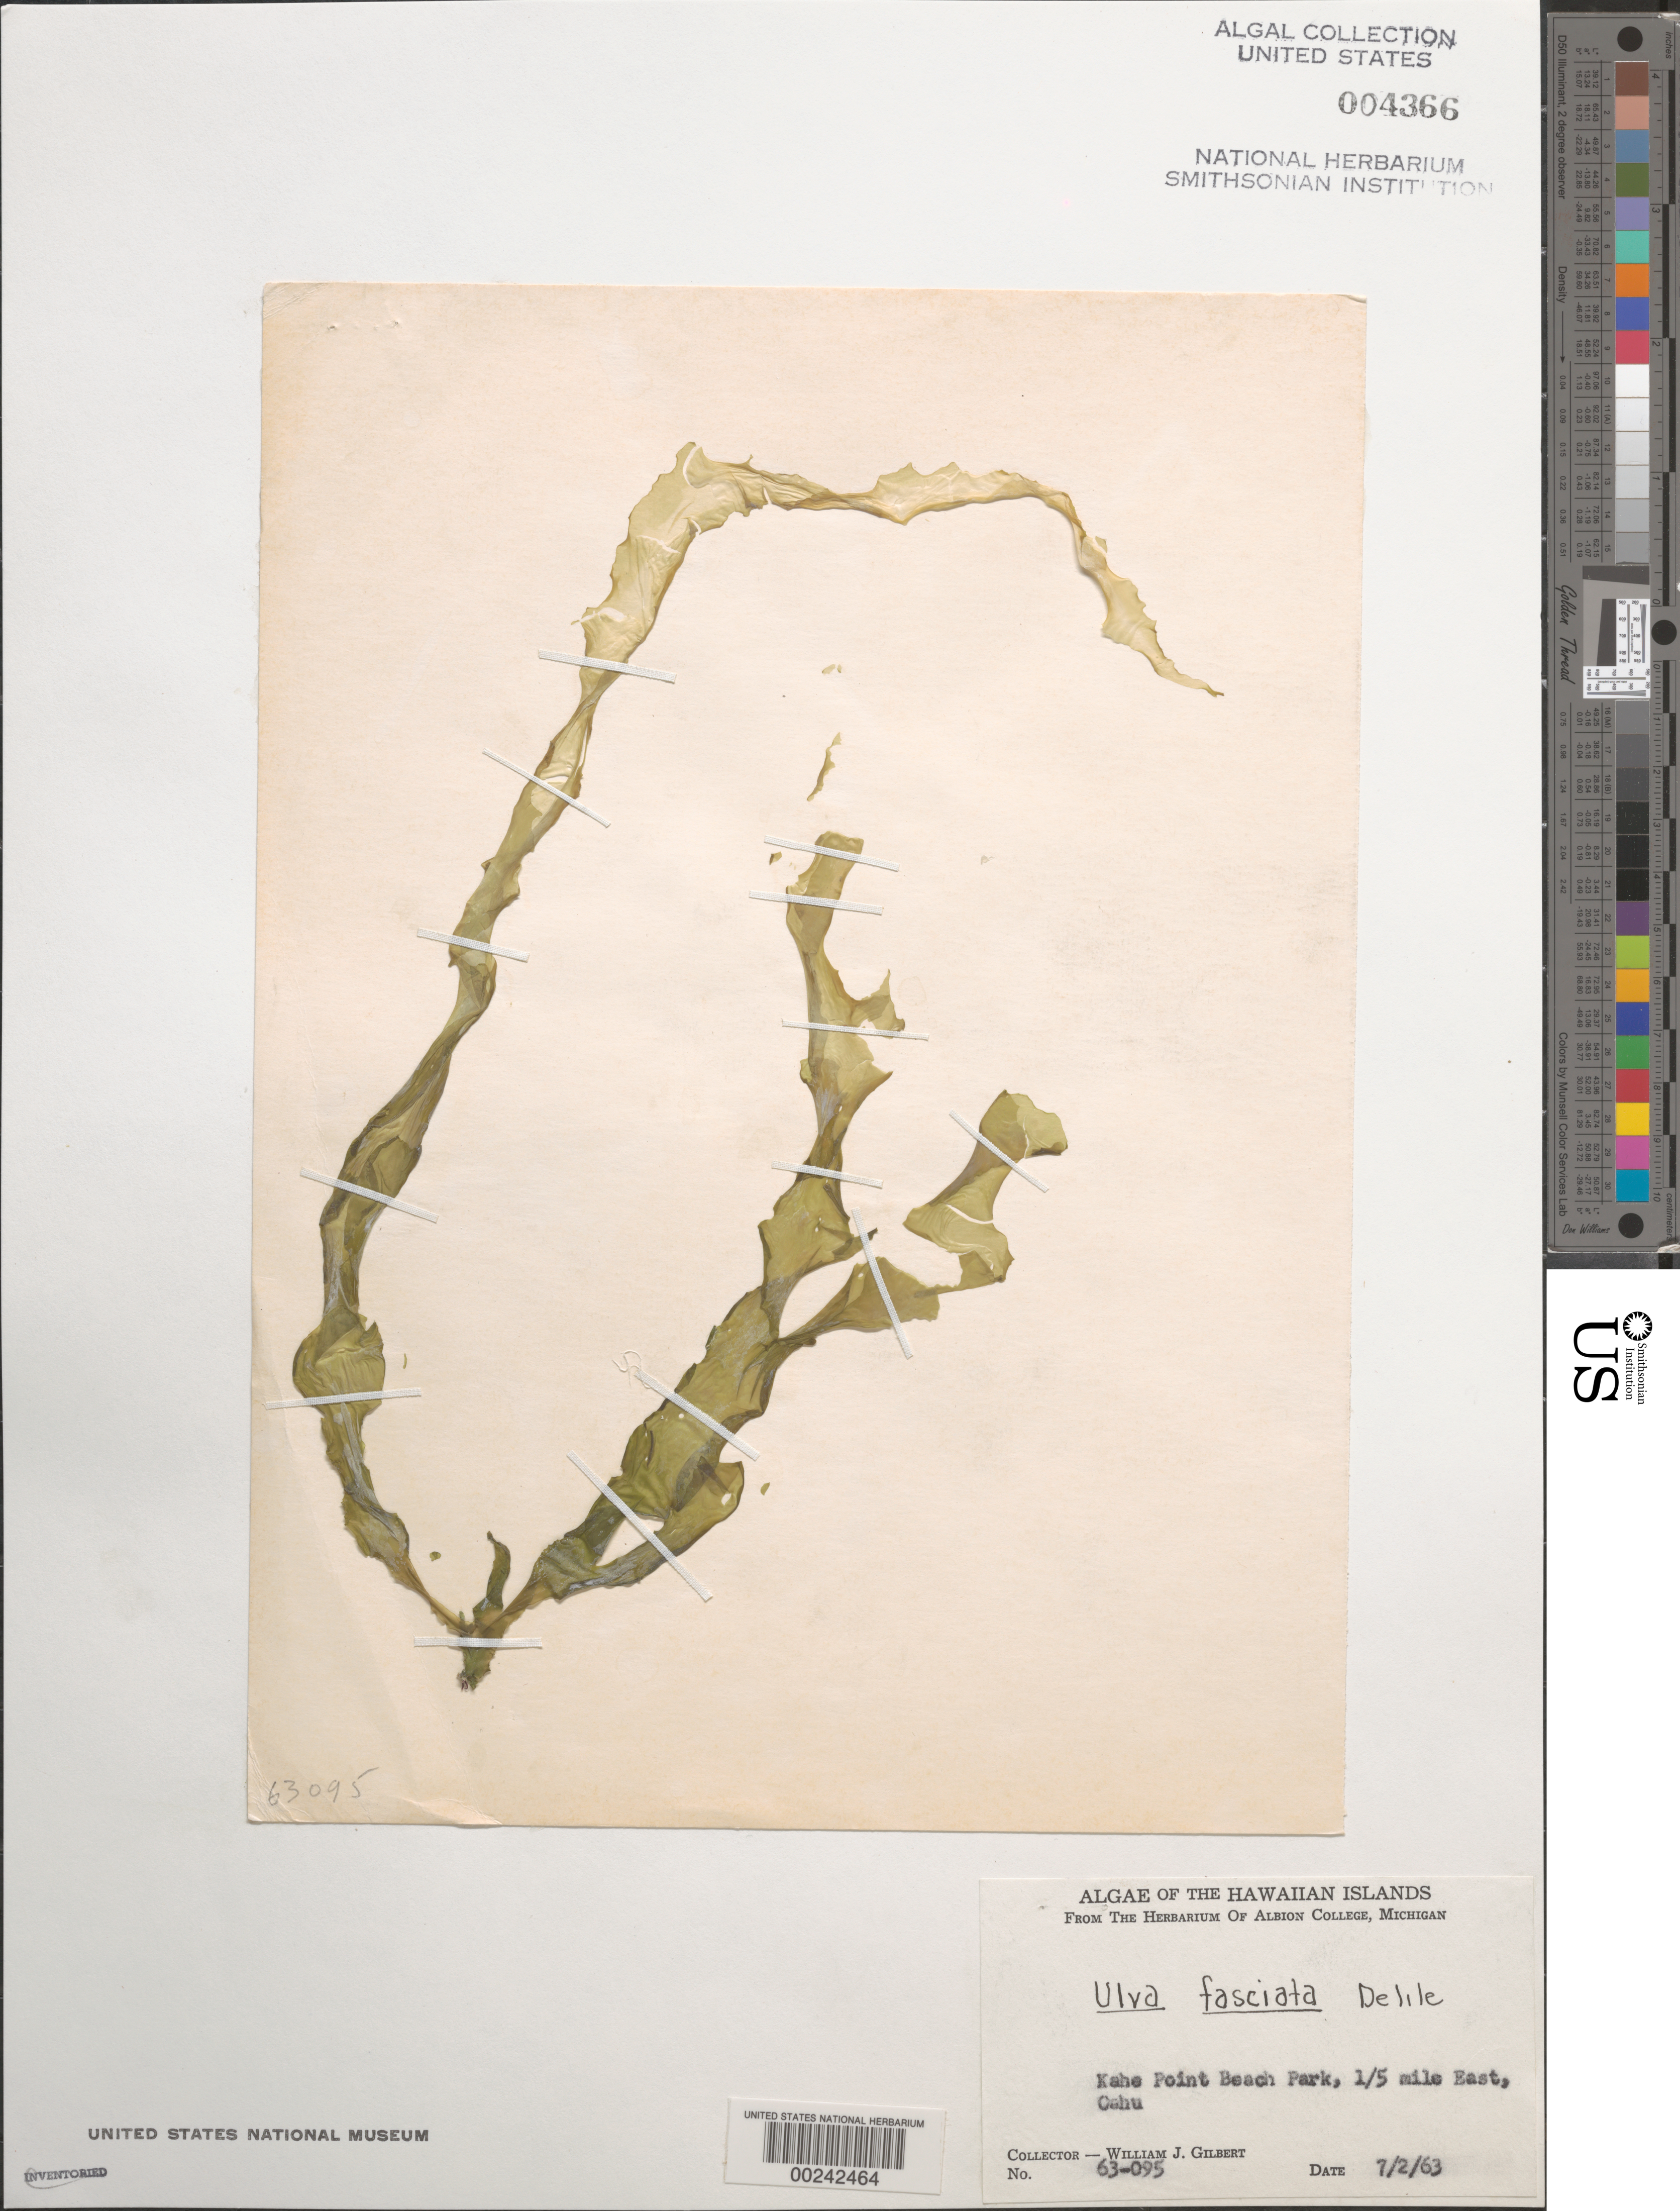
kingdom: Plantae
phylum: Chlorophyta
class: Ulvophyceae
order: Ulvales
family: Ulvaceae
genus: Ulva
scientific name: Ulva lactuca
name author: L.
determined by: Algae name updating Project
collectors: W. J. Gilbert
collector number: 63-095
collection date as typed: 02 Jul 1963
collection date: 1963-07-02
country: United States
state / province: Hawaii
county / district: Honolulu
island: Oahu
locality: Kahe Point Beach Park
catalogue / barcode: US 4366